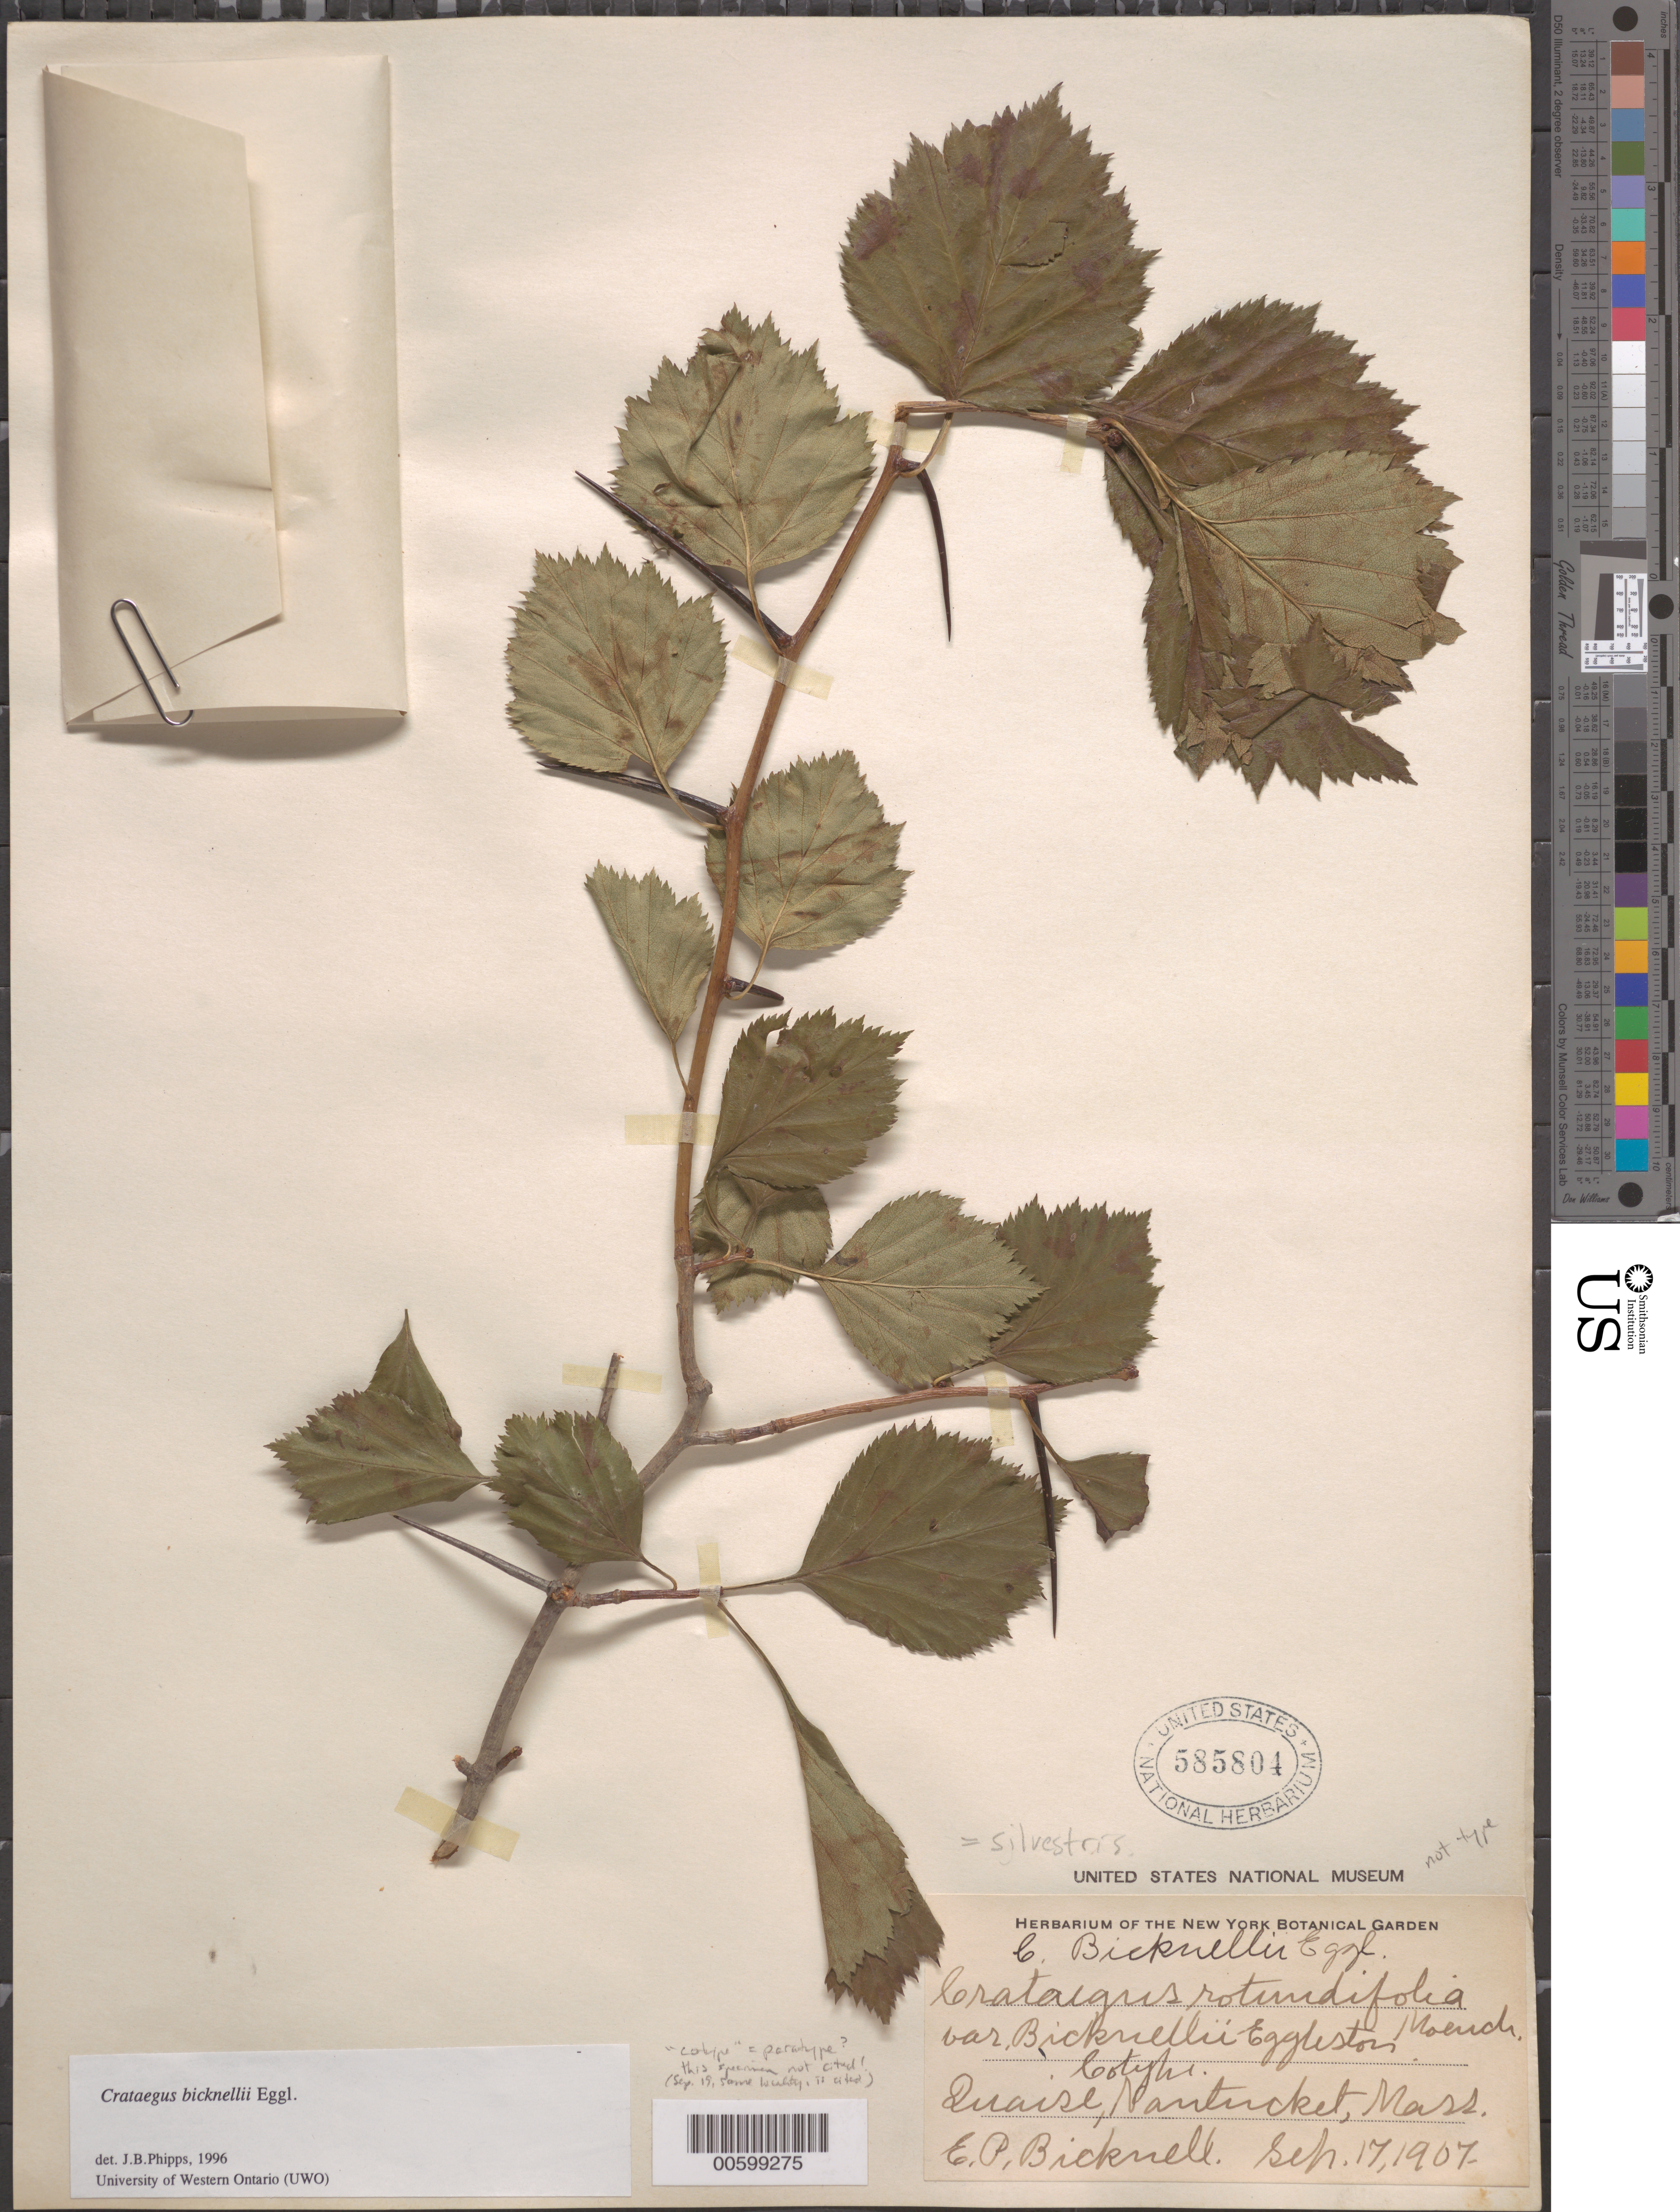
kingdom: Plantae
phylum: Tracheophyta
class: Magnoliopsida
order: Rosales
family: Rosaceae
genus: Crataegus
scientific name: Crataegus silvestris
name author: Sarg.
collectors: E. P. Bicknell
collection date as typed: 17 Sep 1907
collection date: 1907-09-17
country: United States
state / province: Massachusetts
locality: Quaise, nantucket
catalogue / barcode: US 585804